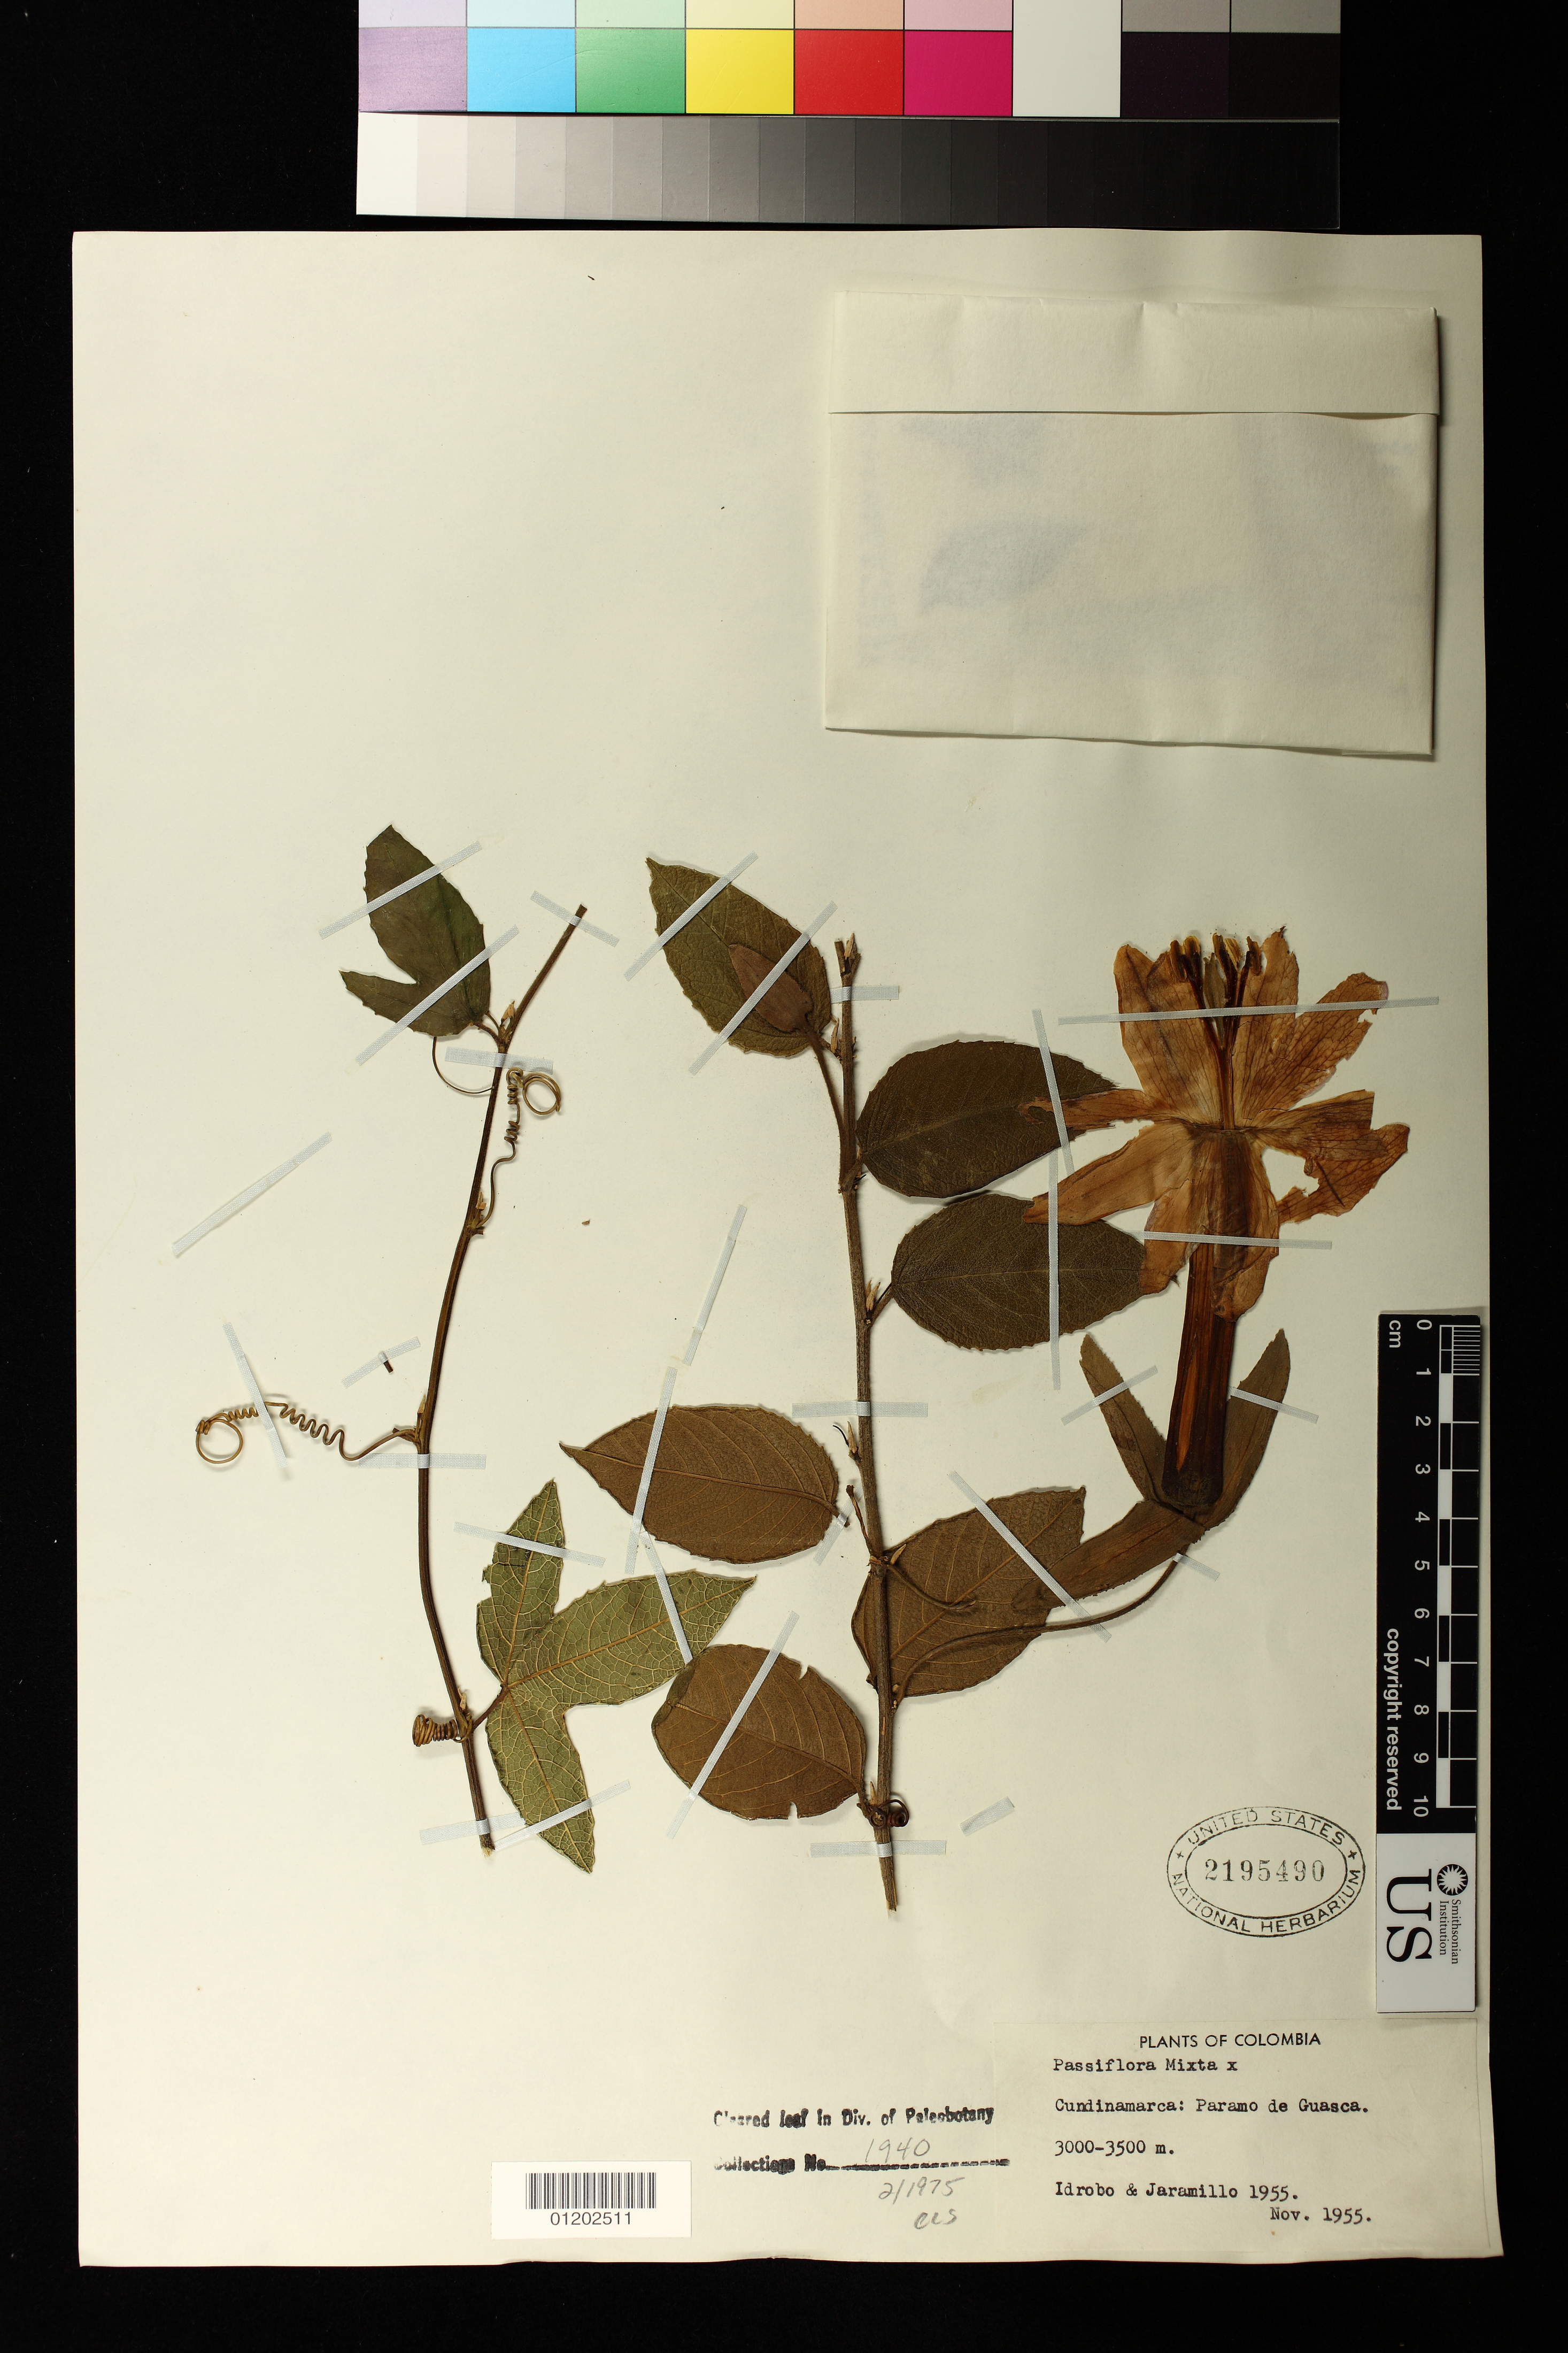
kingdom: Plantae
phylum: Tracheophyta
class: Magnoliopsida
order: Malpighiales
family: Passifloraceae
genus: Passiflora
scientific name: Passiflora mixta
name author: L. f.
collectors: -- Idrobo & Jaramillo, --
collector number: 1940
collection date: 1955-11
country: Colombia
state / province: Cundinamarca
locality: Paramo de Guasca.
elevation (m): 3000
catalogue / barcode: US 2195490